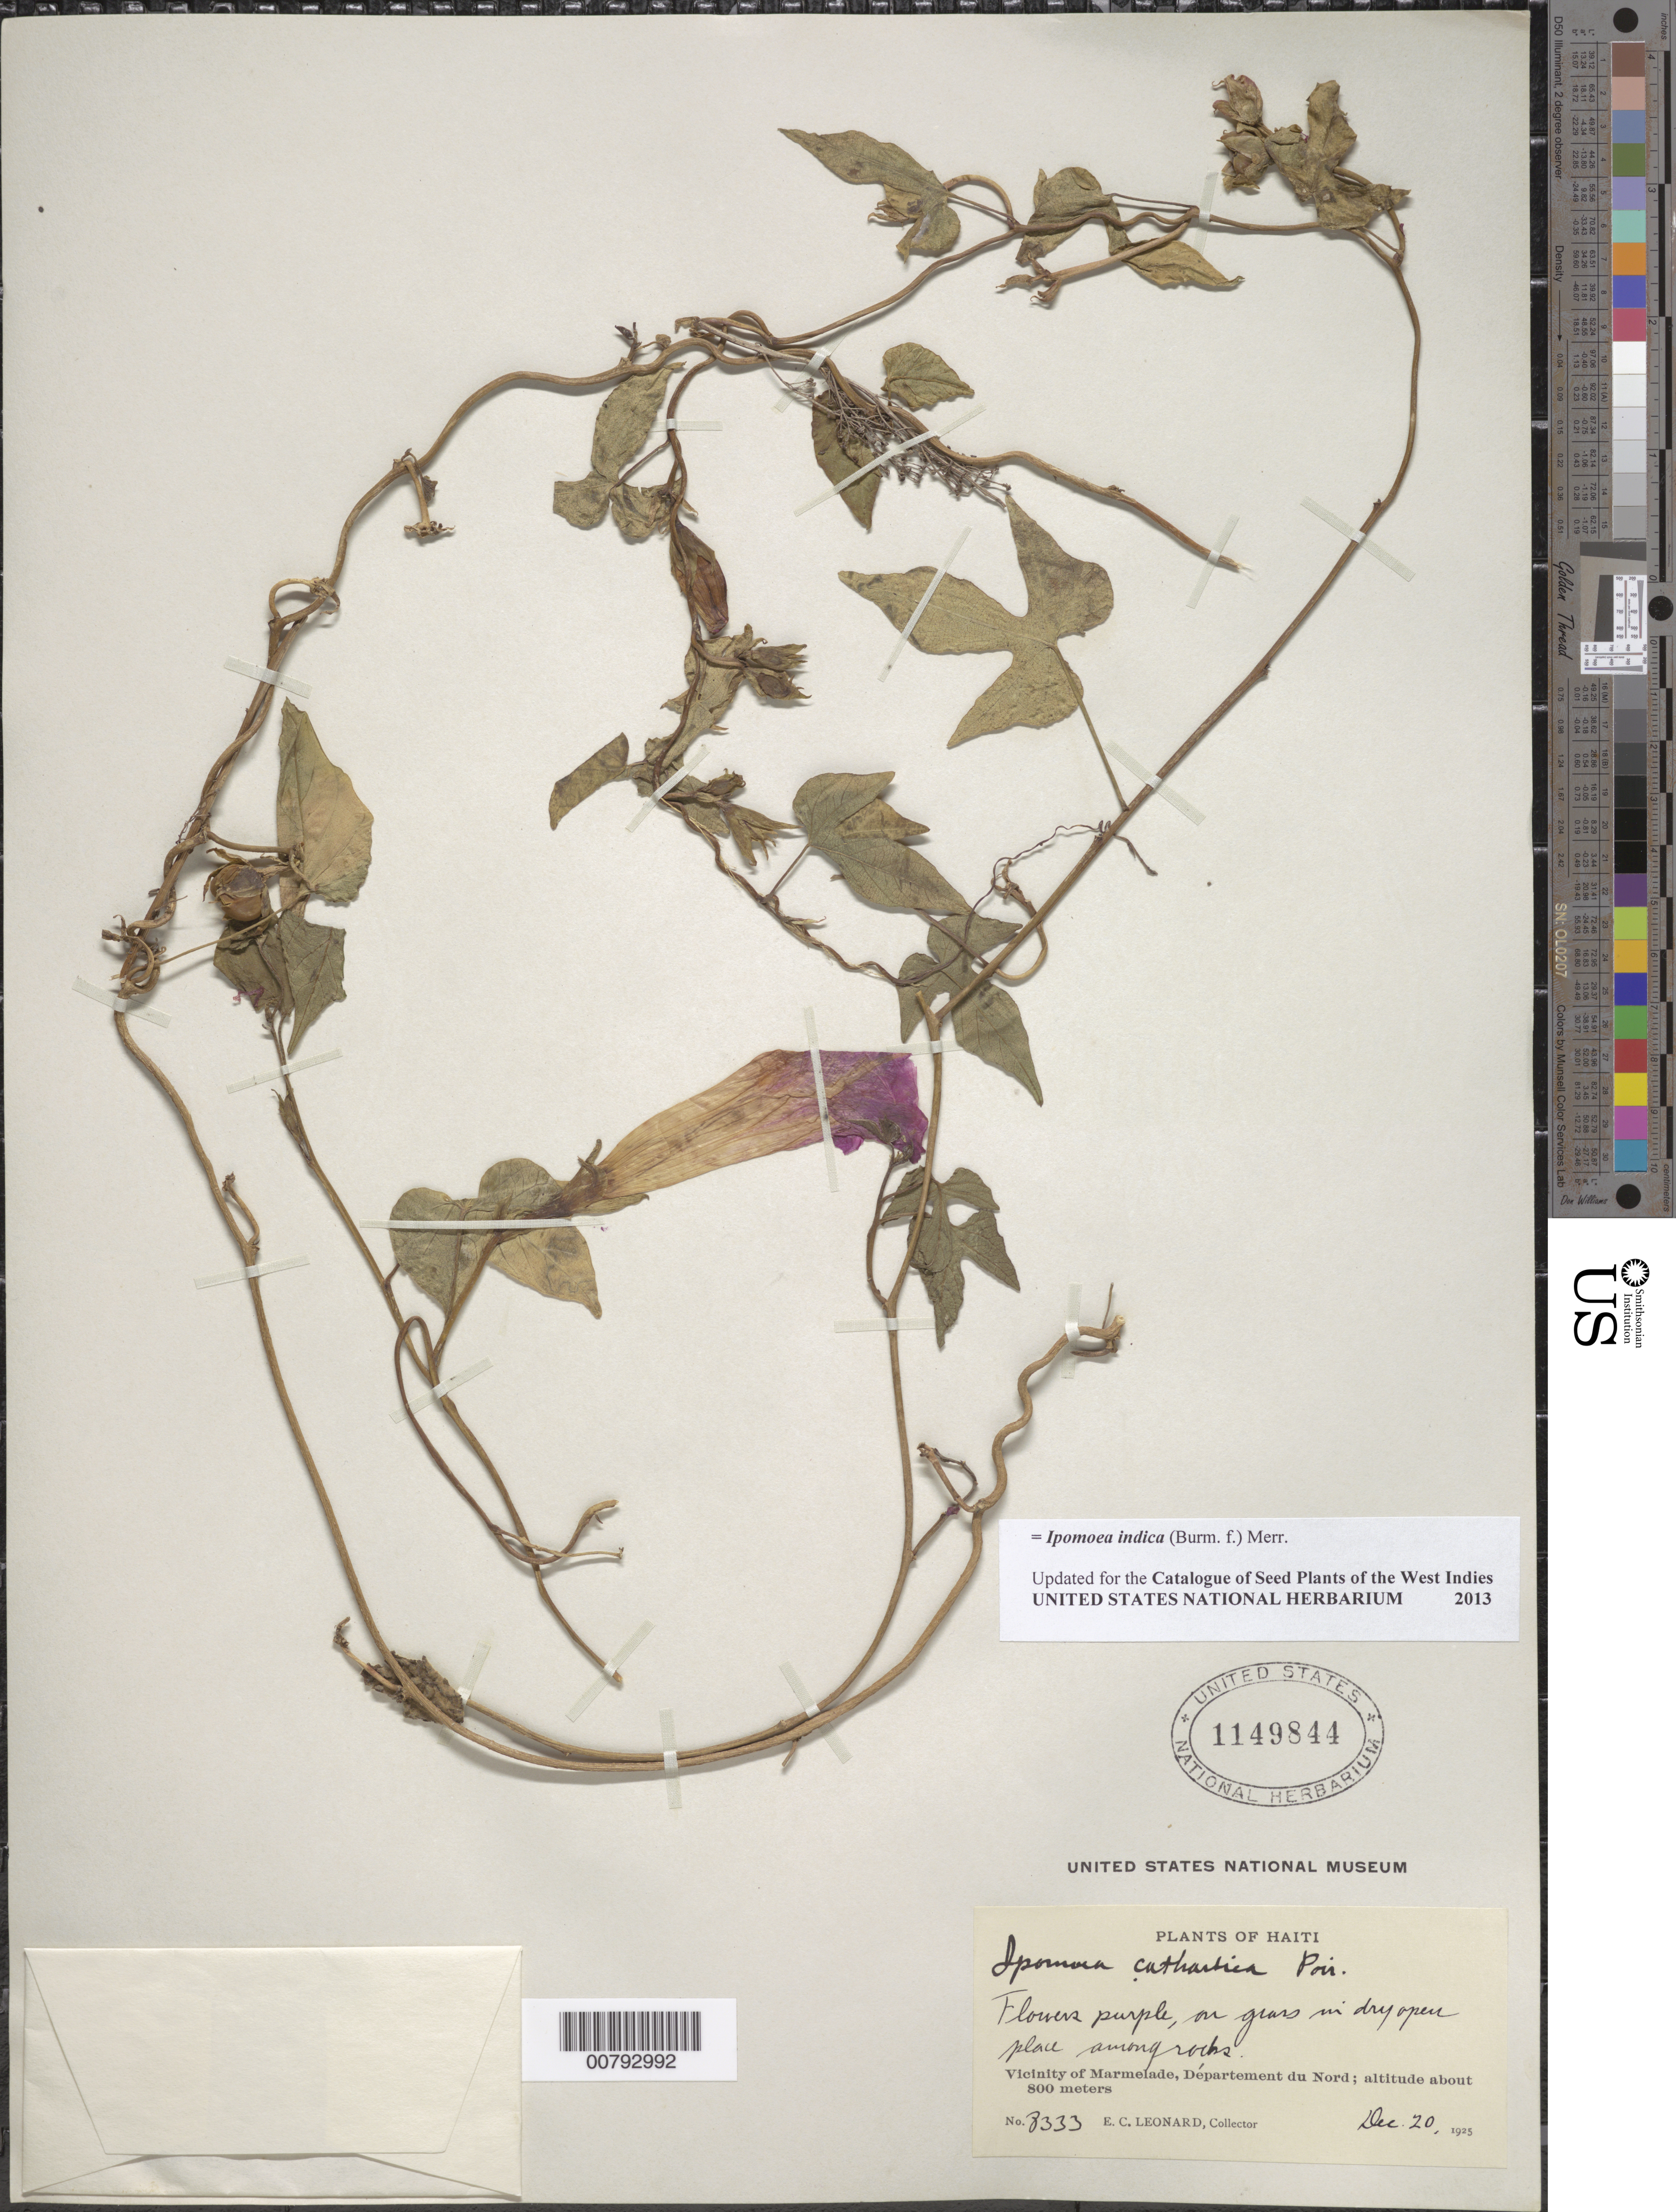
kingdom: Plantae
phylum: Tracheophyta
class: Magnoliopsida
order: Solanales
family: Convolvulaceae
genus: Ipomoea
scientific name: Ipomoea indica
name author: (Burm.) Merr.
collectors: E. C. Leonard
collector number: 8333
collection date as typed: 20 Dec 1925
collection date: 1925-12-20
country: Haiti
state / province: Nord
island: Hispaniola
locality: Vicinity of Marmelade.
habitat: On grass in dry open place among rocks.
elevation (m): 800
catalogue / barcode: US 1149844